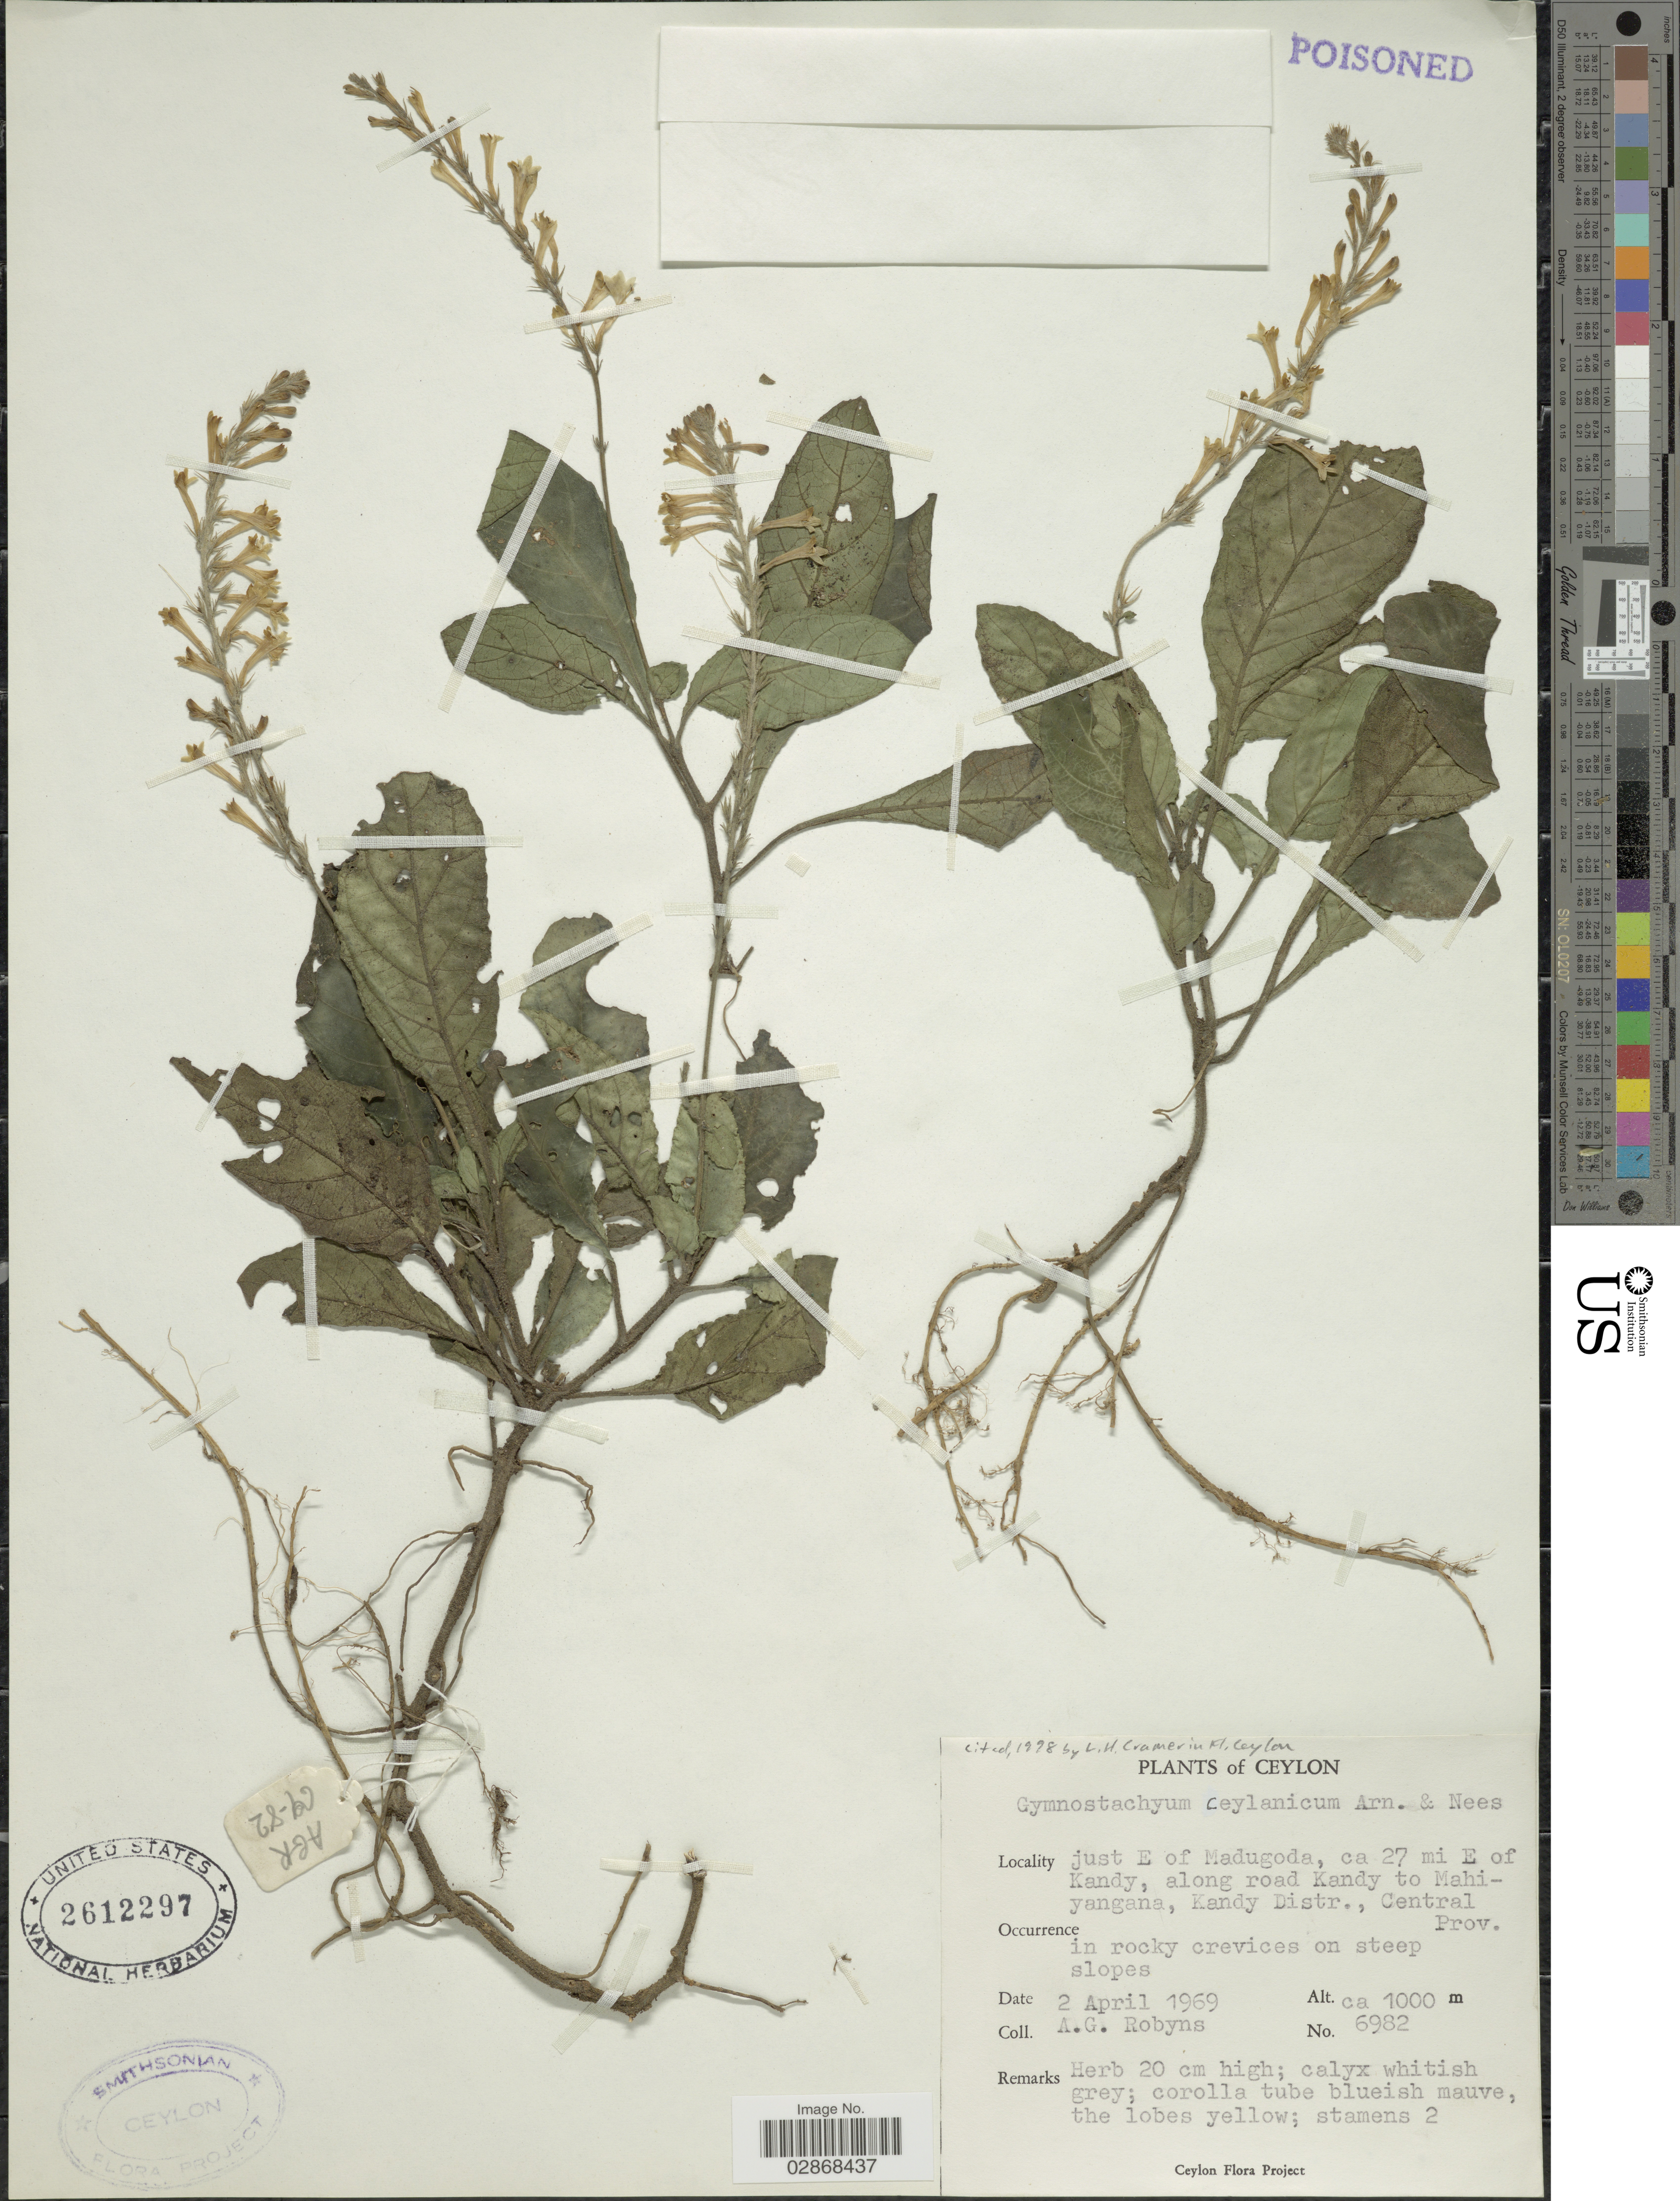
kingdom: Plantae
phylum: Tracheophyta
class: Magnoliopsida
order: Lamiales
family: Acanthaceae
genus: Gymnostachyum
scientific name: Gymnostachyum ceylanicum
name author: Arn. & Nees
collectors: A. G. Robyns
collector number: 6982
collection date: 1969-04-02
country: Sri Lanka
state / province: Central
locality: Ceylon. Just E of Madugoda, ca 27 mi E of Kandy, along road Kandy to Mahiyangana, Kandy Distr.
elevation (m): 1000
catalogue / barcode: US 2612297